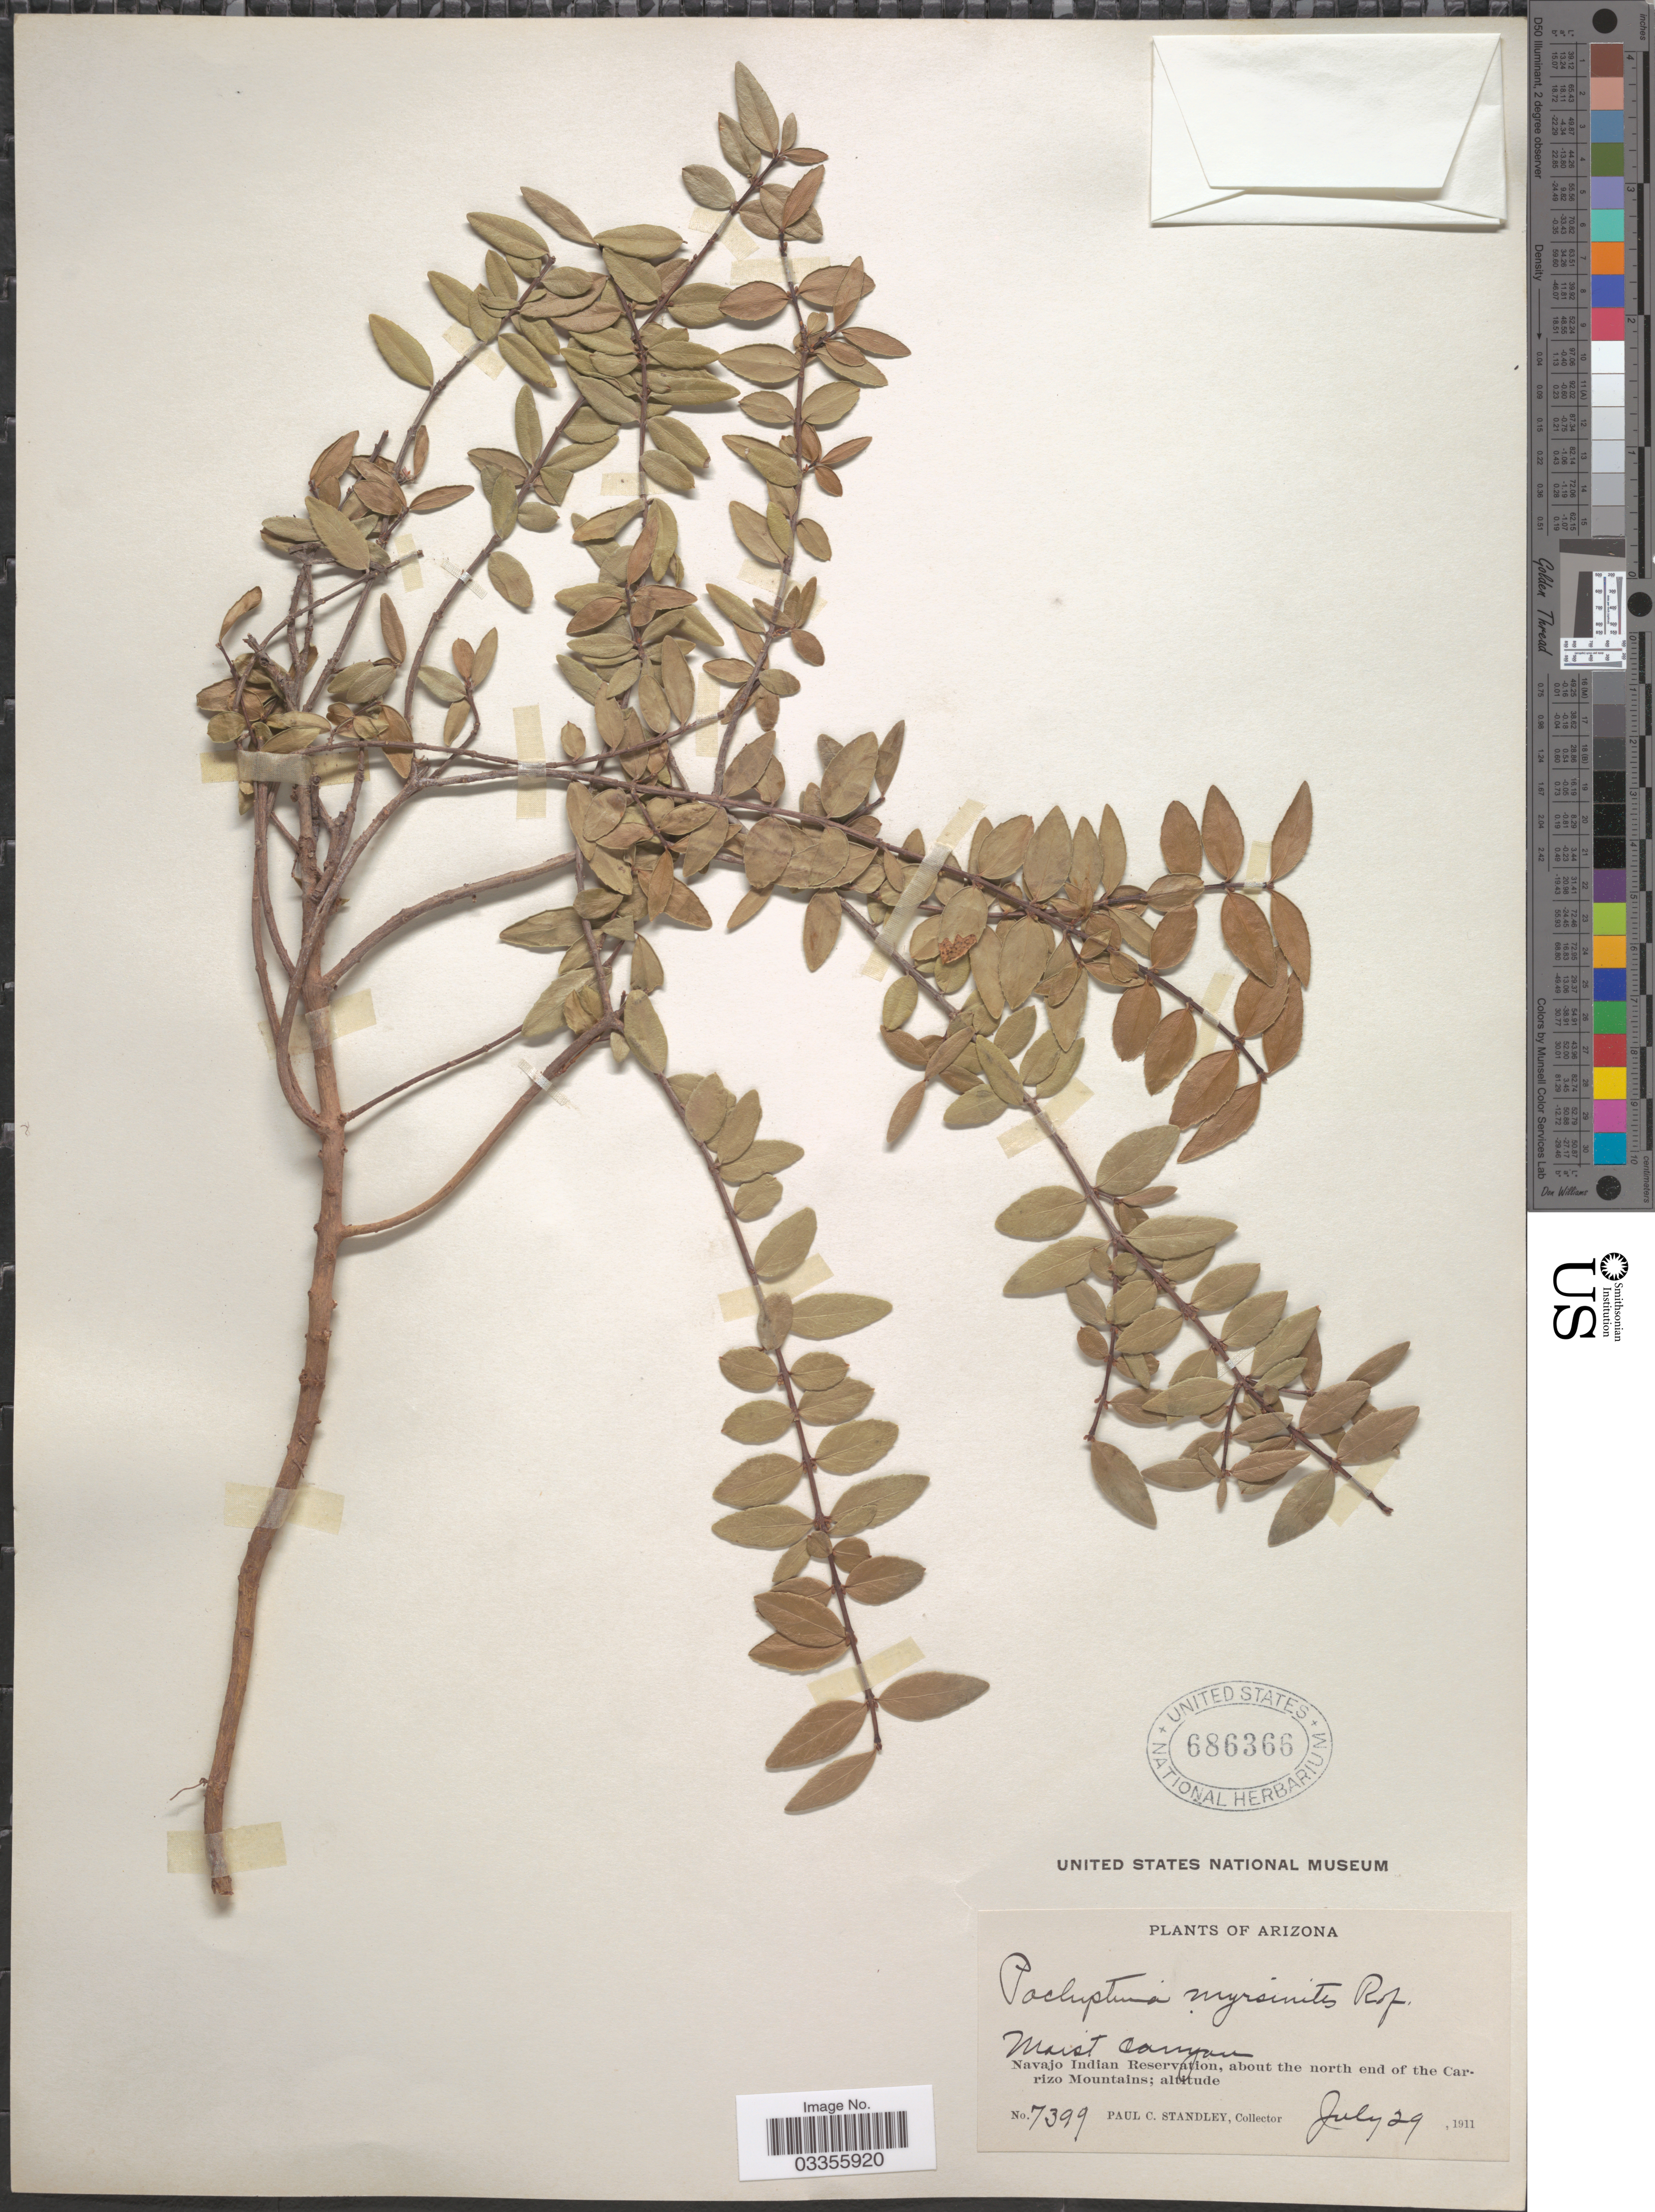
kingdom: Plantae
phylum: Tracheophyta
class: Magnoliopsida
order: Celastrales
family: Celastraceae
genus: Paxistima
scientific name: Paxistima myrsinites subsp. myrsinites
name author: (Pursh) Raf.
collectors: P. C. Standley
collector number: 7399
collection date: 1911-07-29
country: United States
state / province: Arizona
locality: Moist canyon. Navajo Indian Reservation, about the north end of the Carrizo Mountains.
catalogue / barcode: US 686366